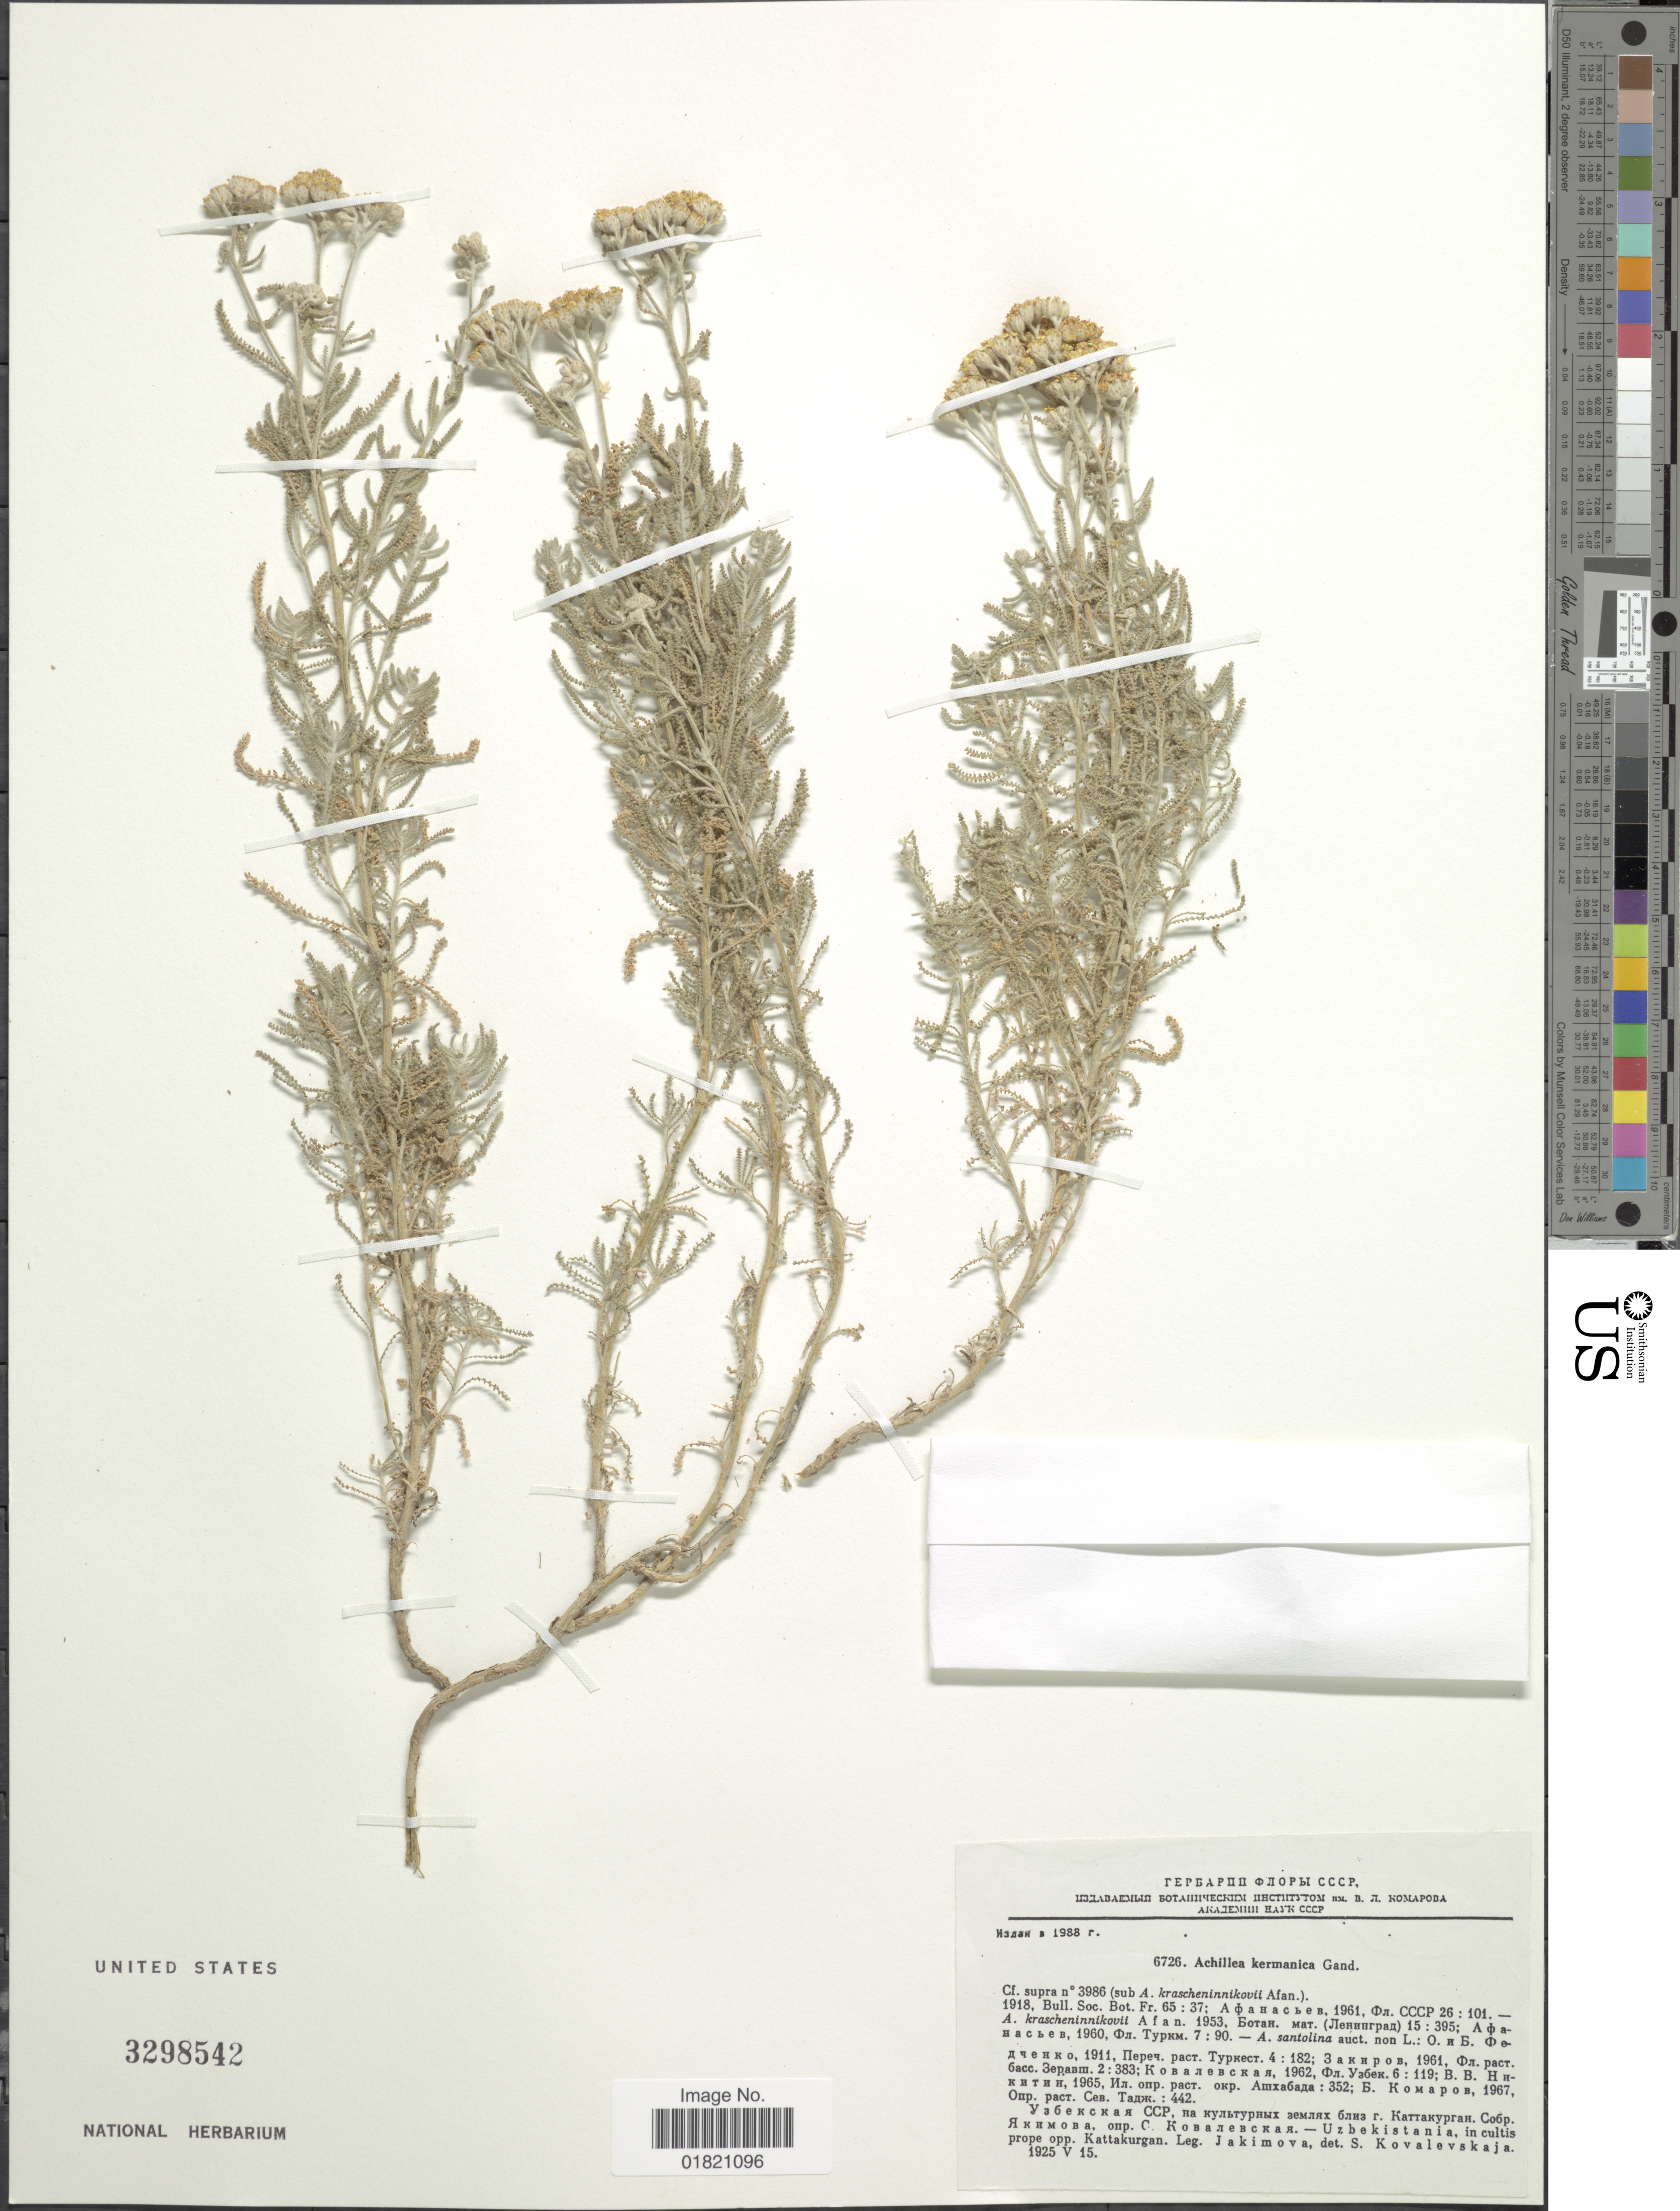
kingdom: Plantae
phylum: Tracheophyta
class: Magnoliopsida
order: Asterales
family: Asteraceae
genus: Achillea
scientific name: Achillea kermanica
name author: Gand.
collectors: Jakimova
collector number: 6726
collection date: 1925-05-15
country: Uzbekistan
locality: In cultis prope opp. Kattakurgan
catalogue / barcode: US 3298542